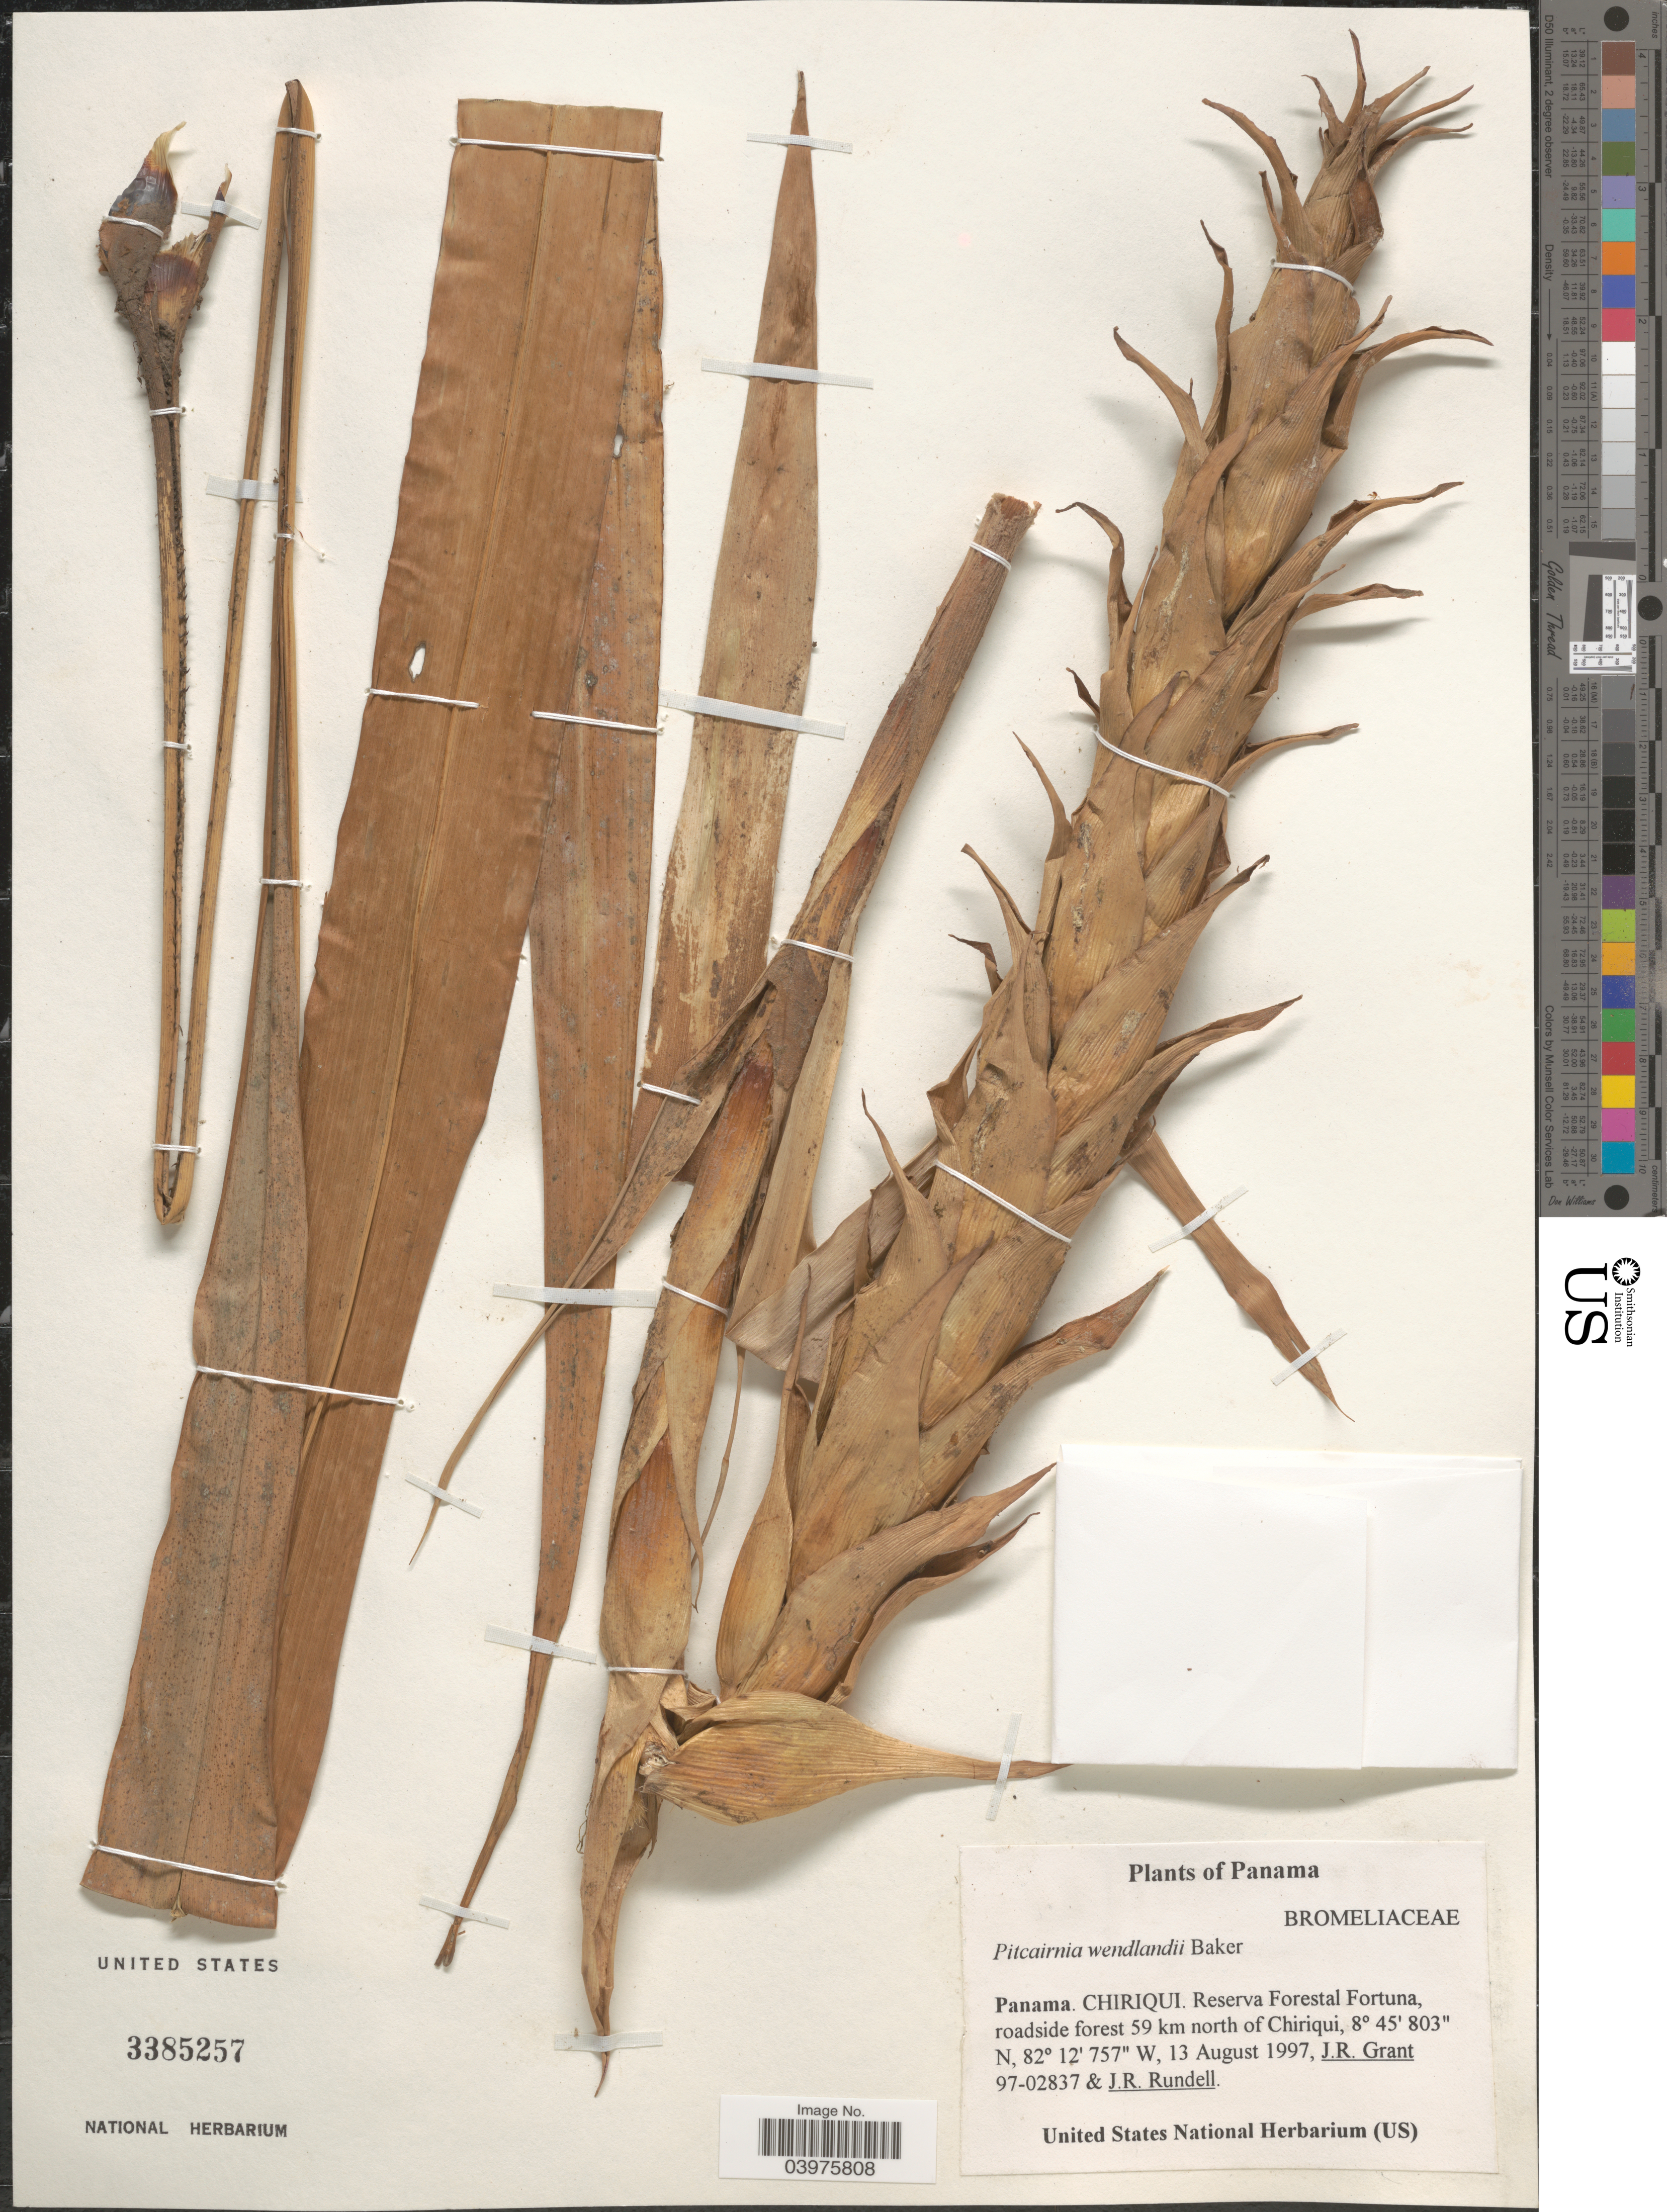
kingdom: Plantae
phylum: Tracheophyta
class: Liliopsida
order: Poales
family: Bromeliaceae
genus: Pitcairnia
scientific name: Pitcairnia wendlandii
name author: Baker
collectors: J. Grant & J. R. Rundell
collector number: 97-02837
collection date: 1997-08-13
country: Panama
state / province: Chiriqui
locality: Reserva Forestal Fortuna, roadside forest 59 km north of Chiriqui.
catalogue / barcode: US 3385257